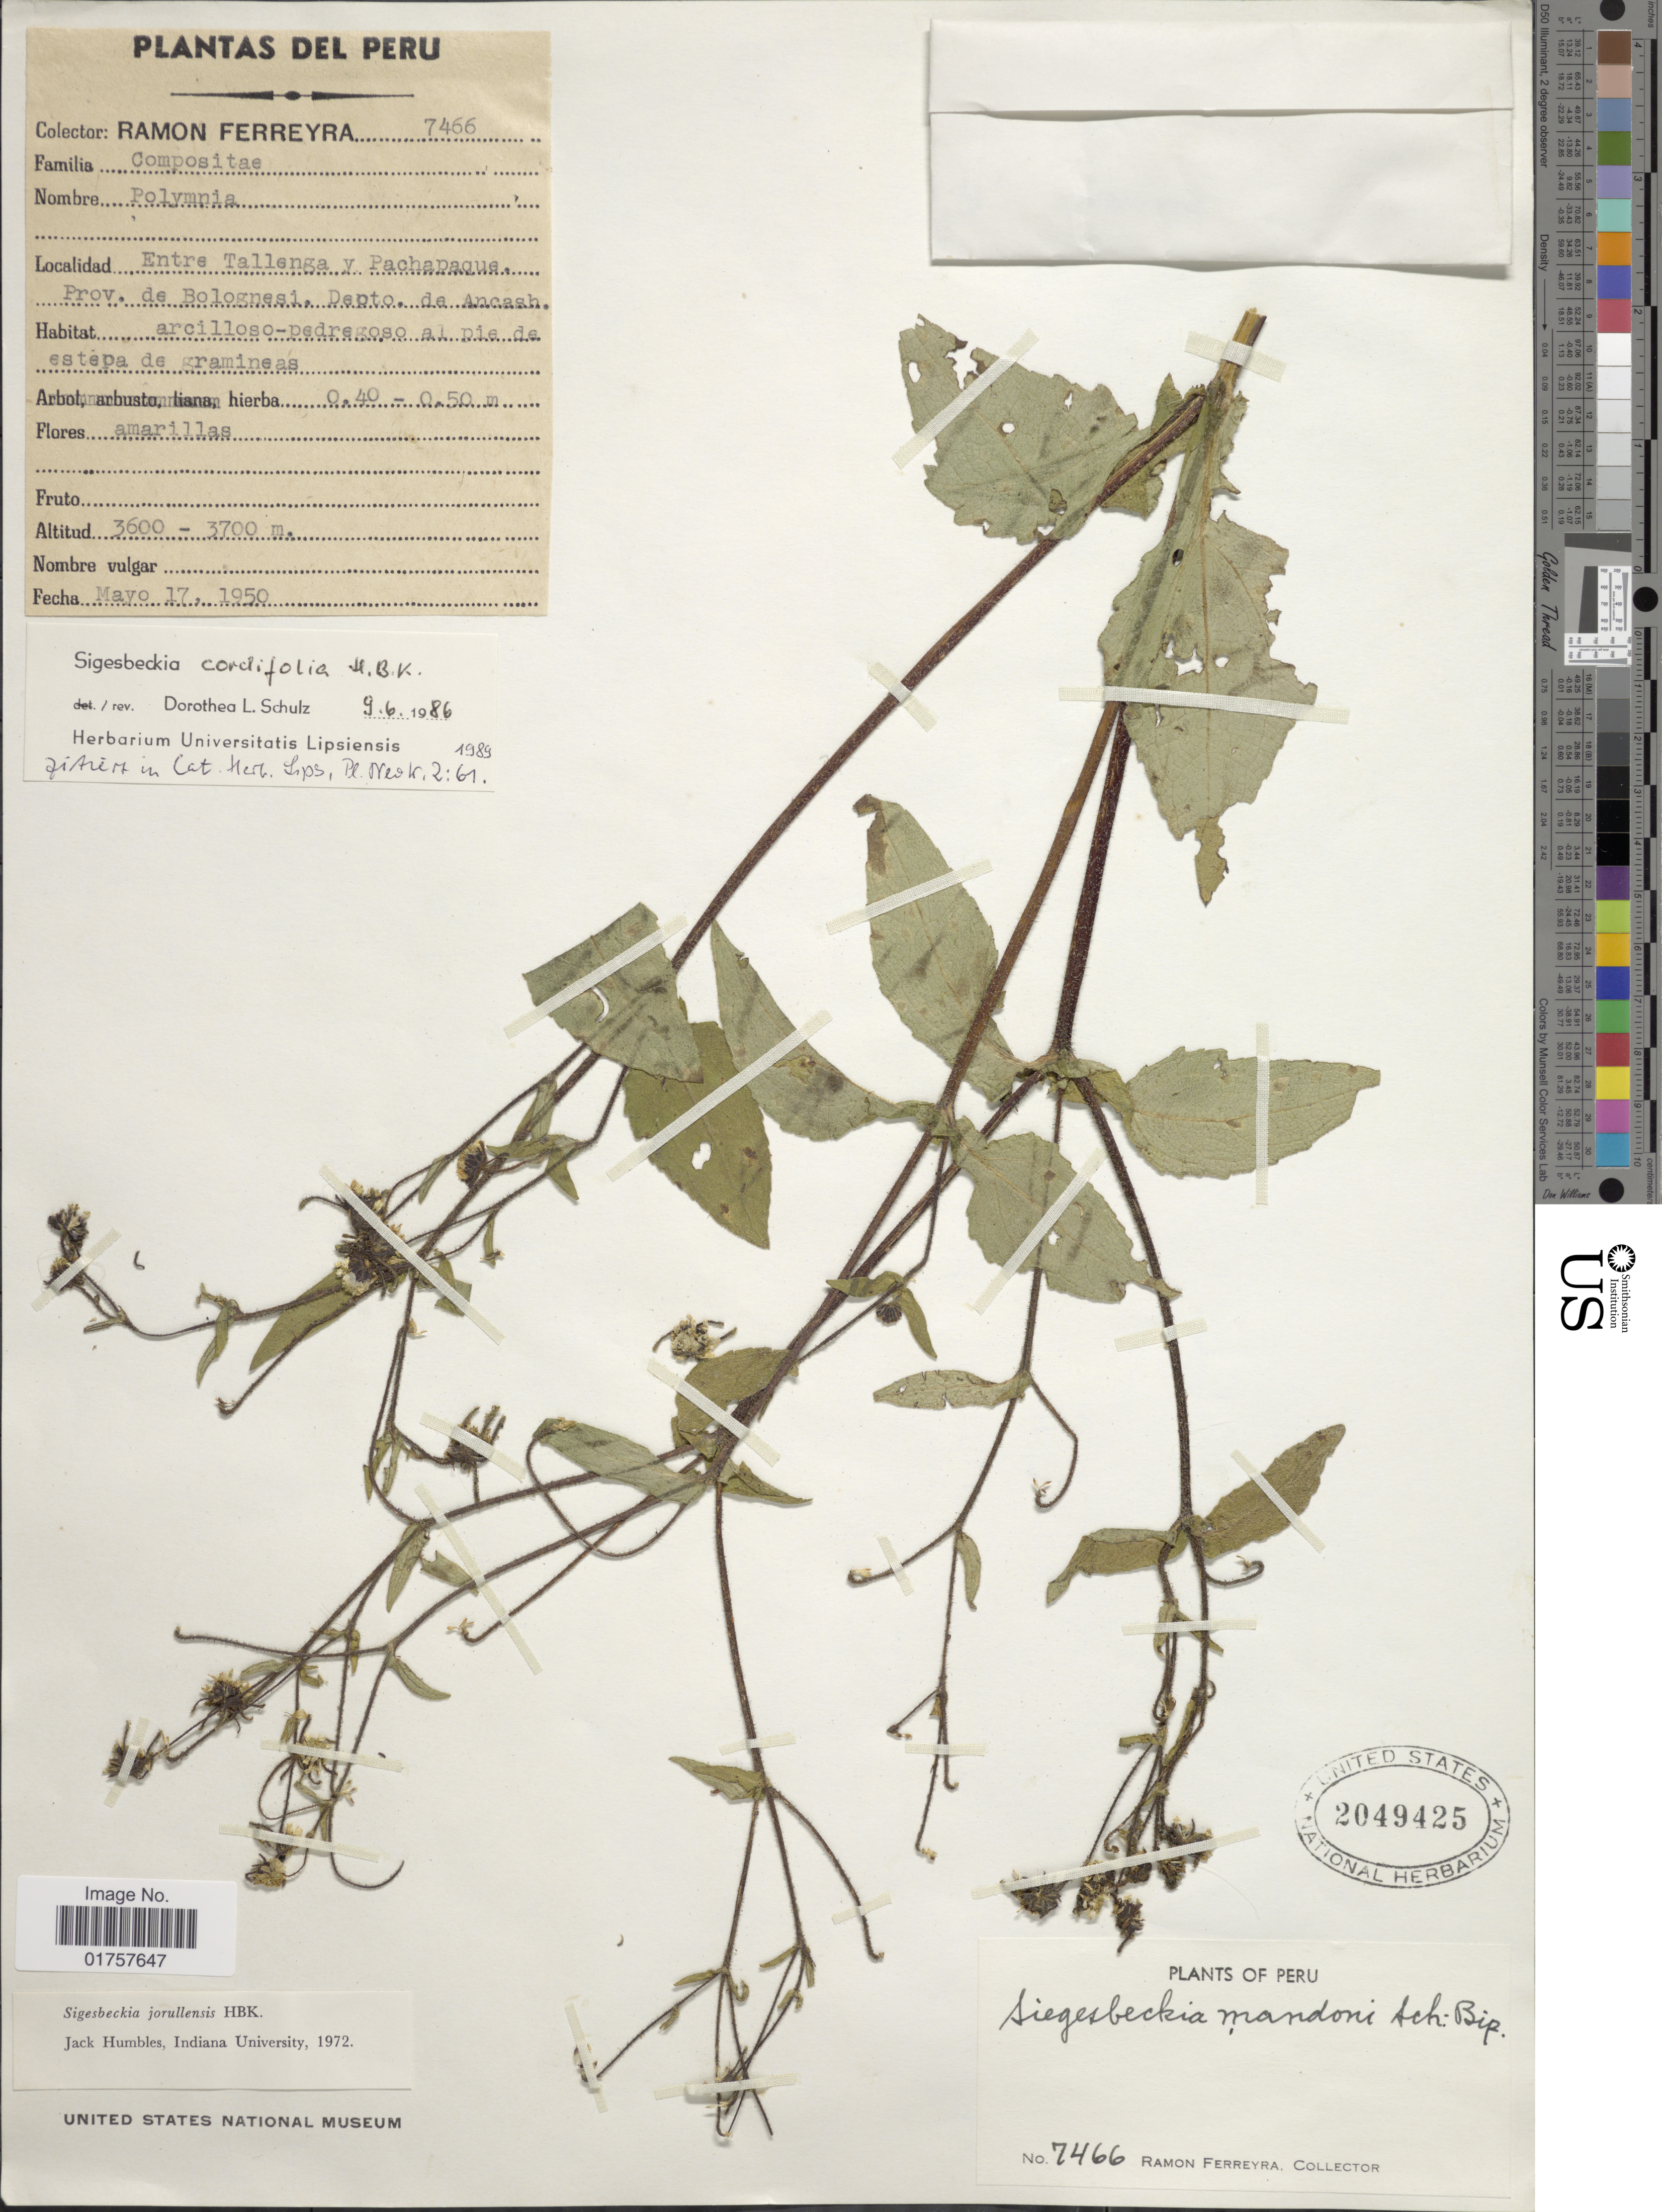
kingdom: Plantae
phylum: Tracheophyta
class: Magnoliopsida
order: Asterales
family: Asteraceae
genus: Sigesbeckia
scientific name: Sigesbeckia cordifolia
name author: Kunth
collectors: R. A. Ferreyra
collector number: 7466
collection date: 1950-05-17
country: Peru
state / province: Ancash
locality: Entre Tallenga y Pachapagus, Prov. de Bolognesi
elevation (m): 3600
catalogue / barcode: US 2049425